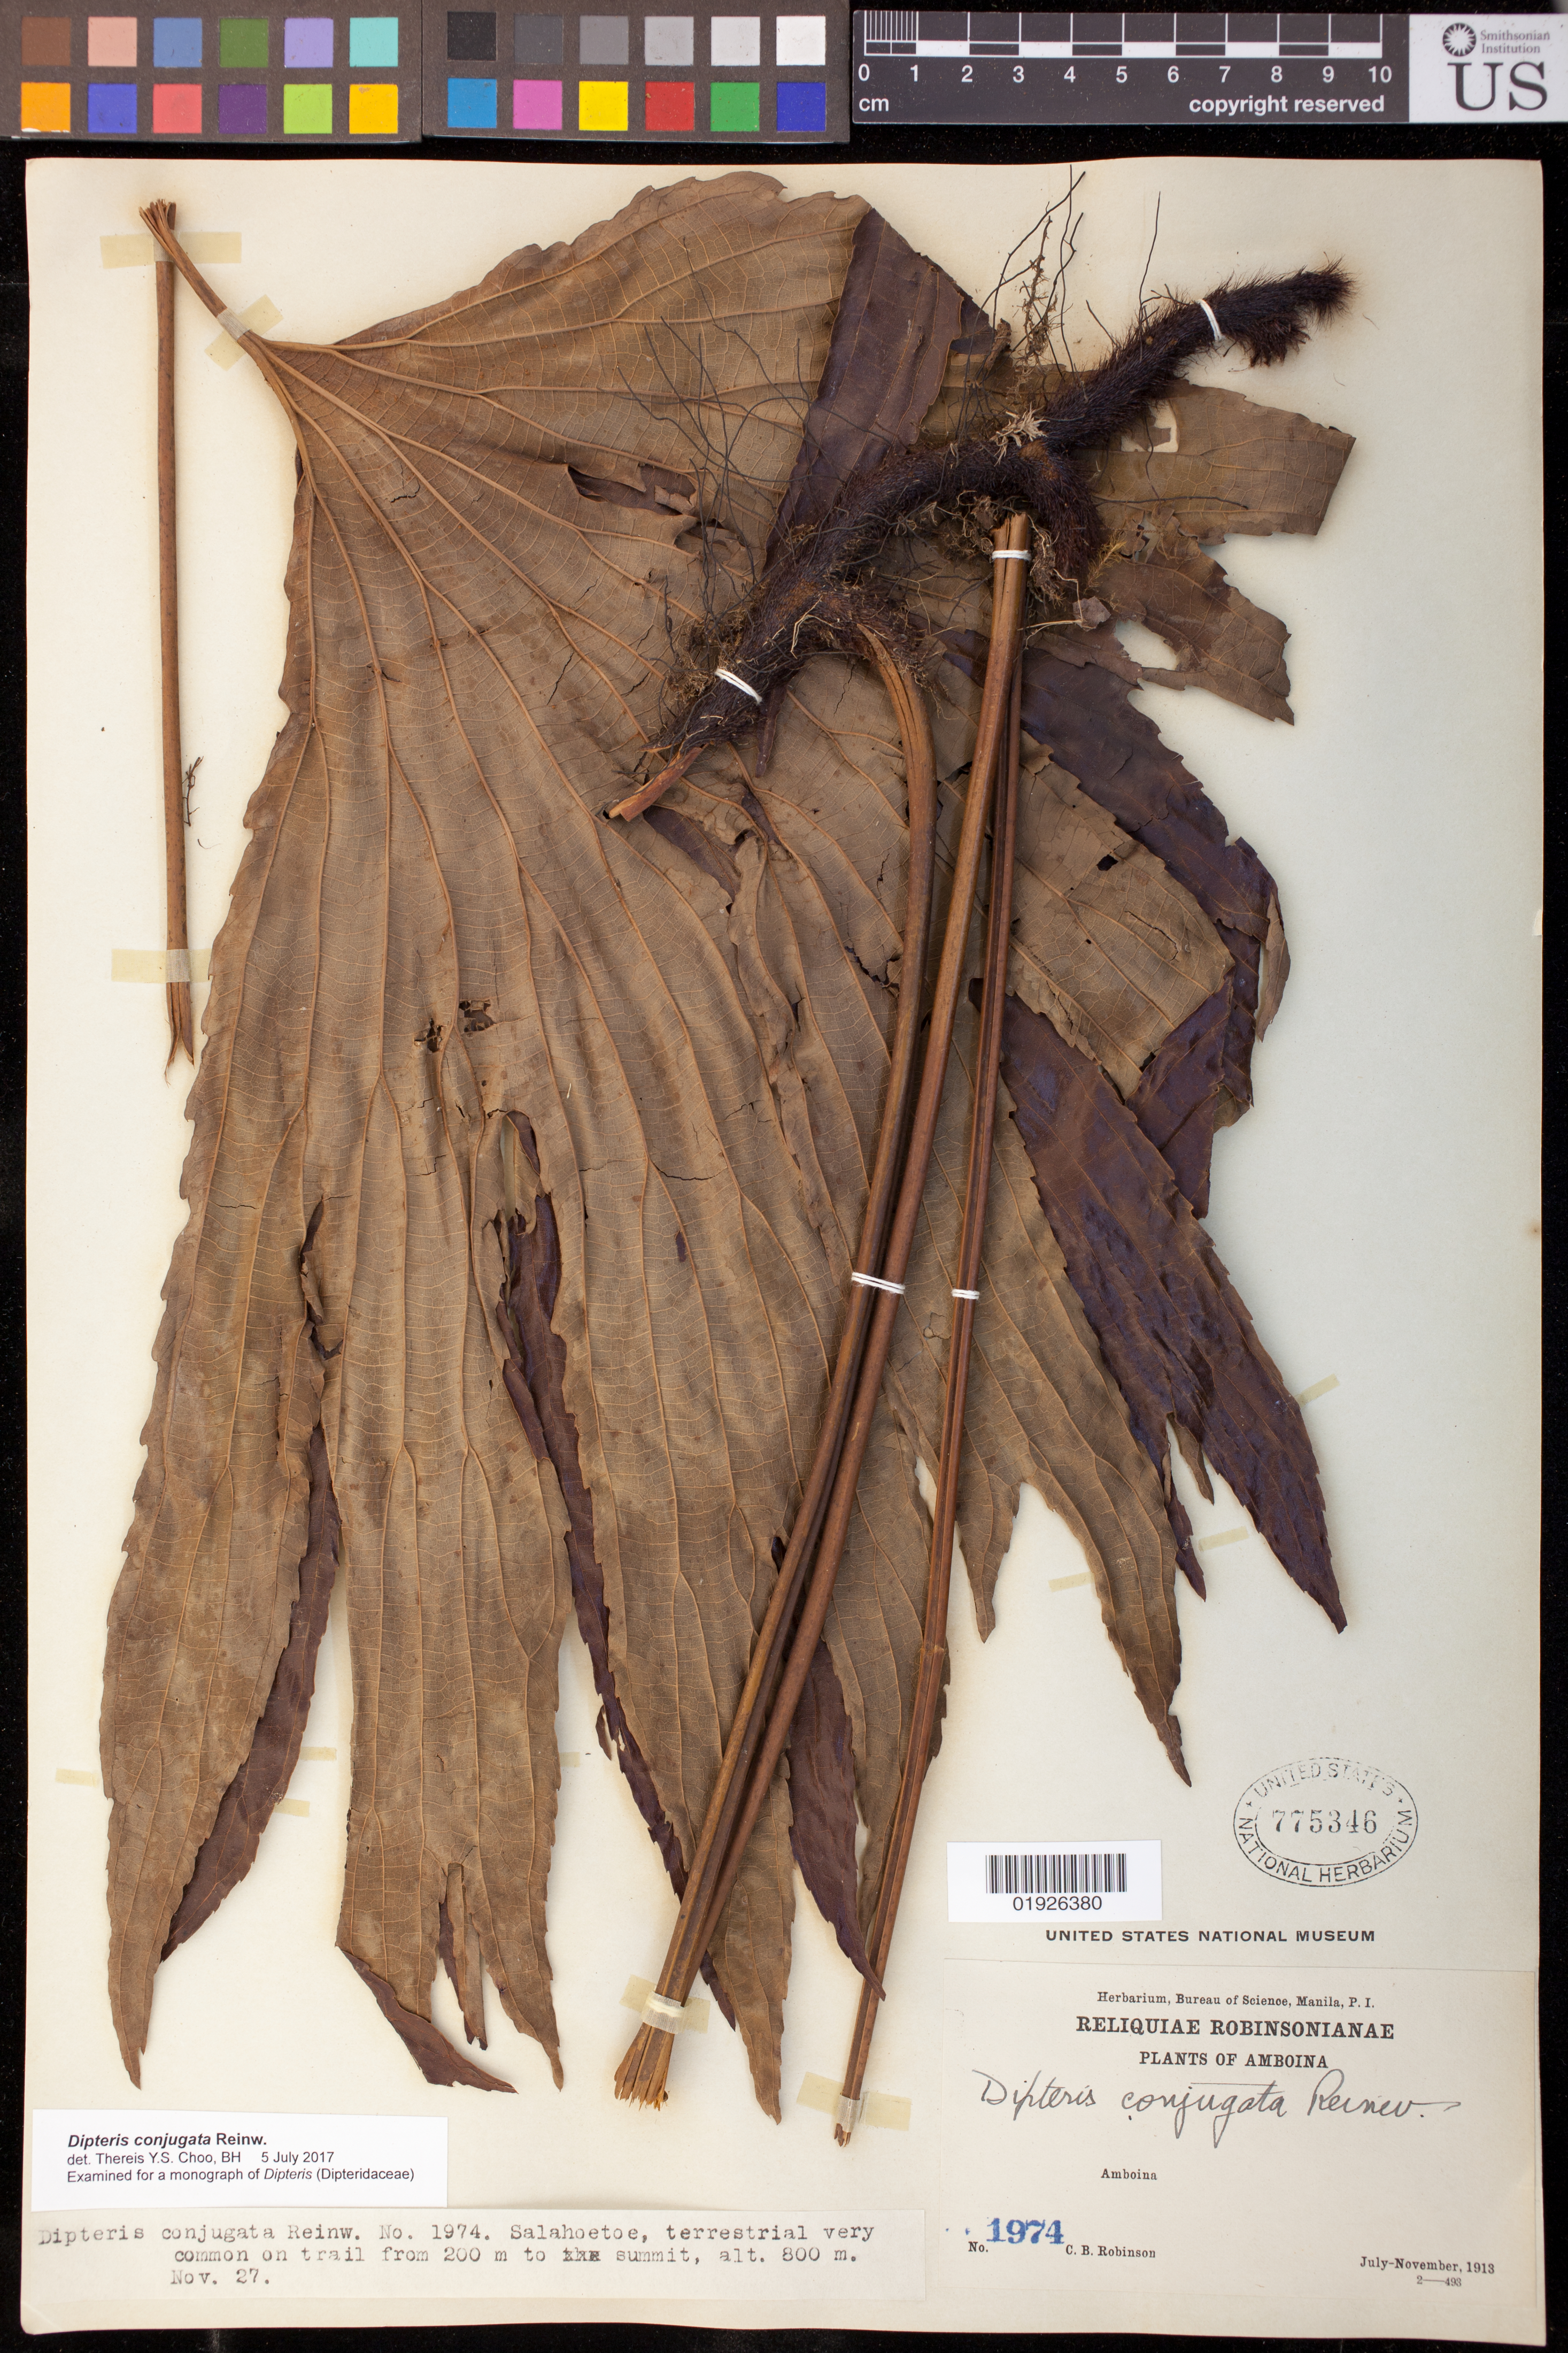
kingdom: Plantae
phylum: Tracheophyta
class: Polypodiopsida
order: Gleicheniales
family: Dipteridaceae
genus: Dipteris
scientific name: Dipteris conjugata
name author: Reinw.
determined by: Choo, Thereis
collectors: C. Robinson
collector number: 1974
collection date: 1913-11-27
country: Indonesia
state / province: Maluku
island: Ambon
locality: Amboina. Salahoetoe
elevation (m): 800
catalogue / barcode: US 775346